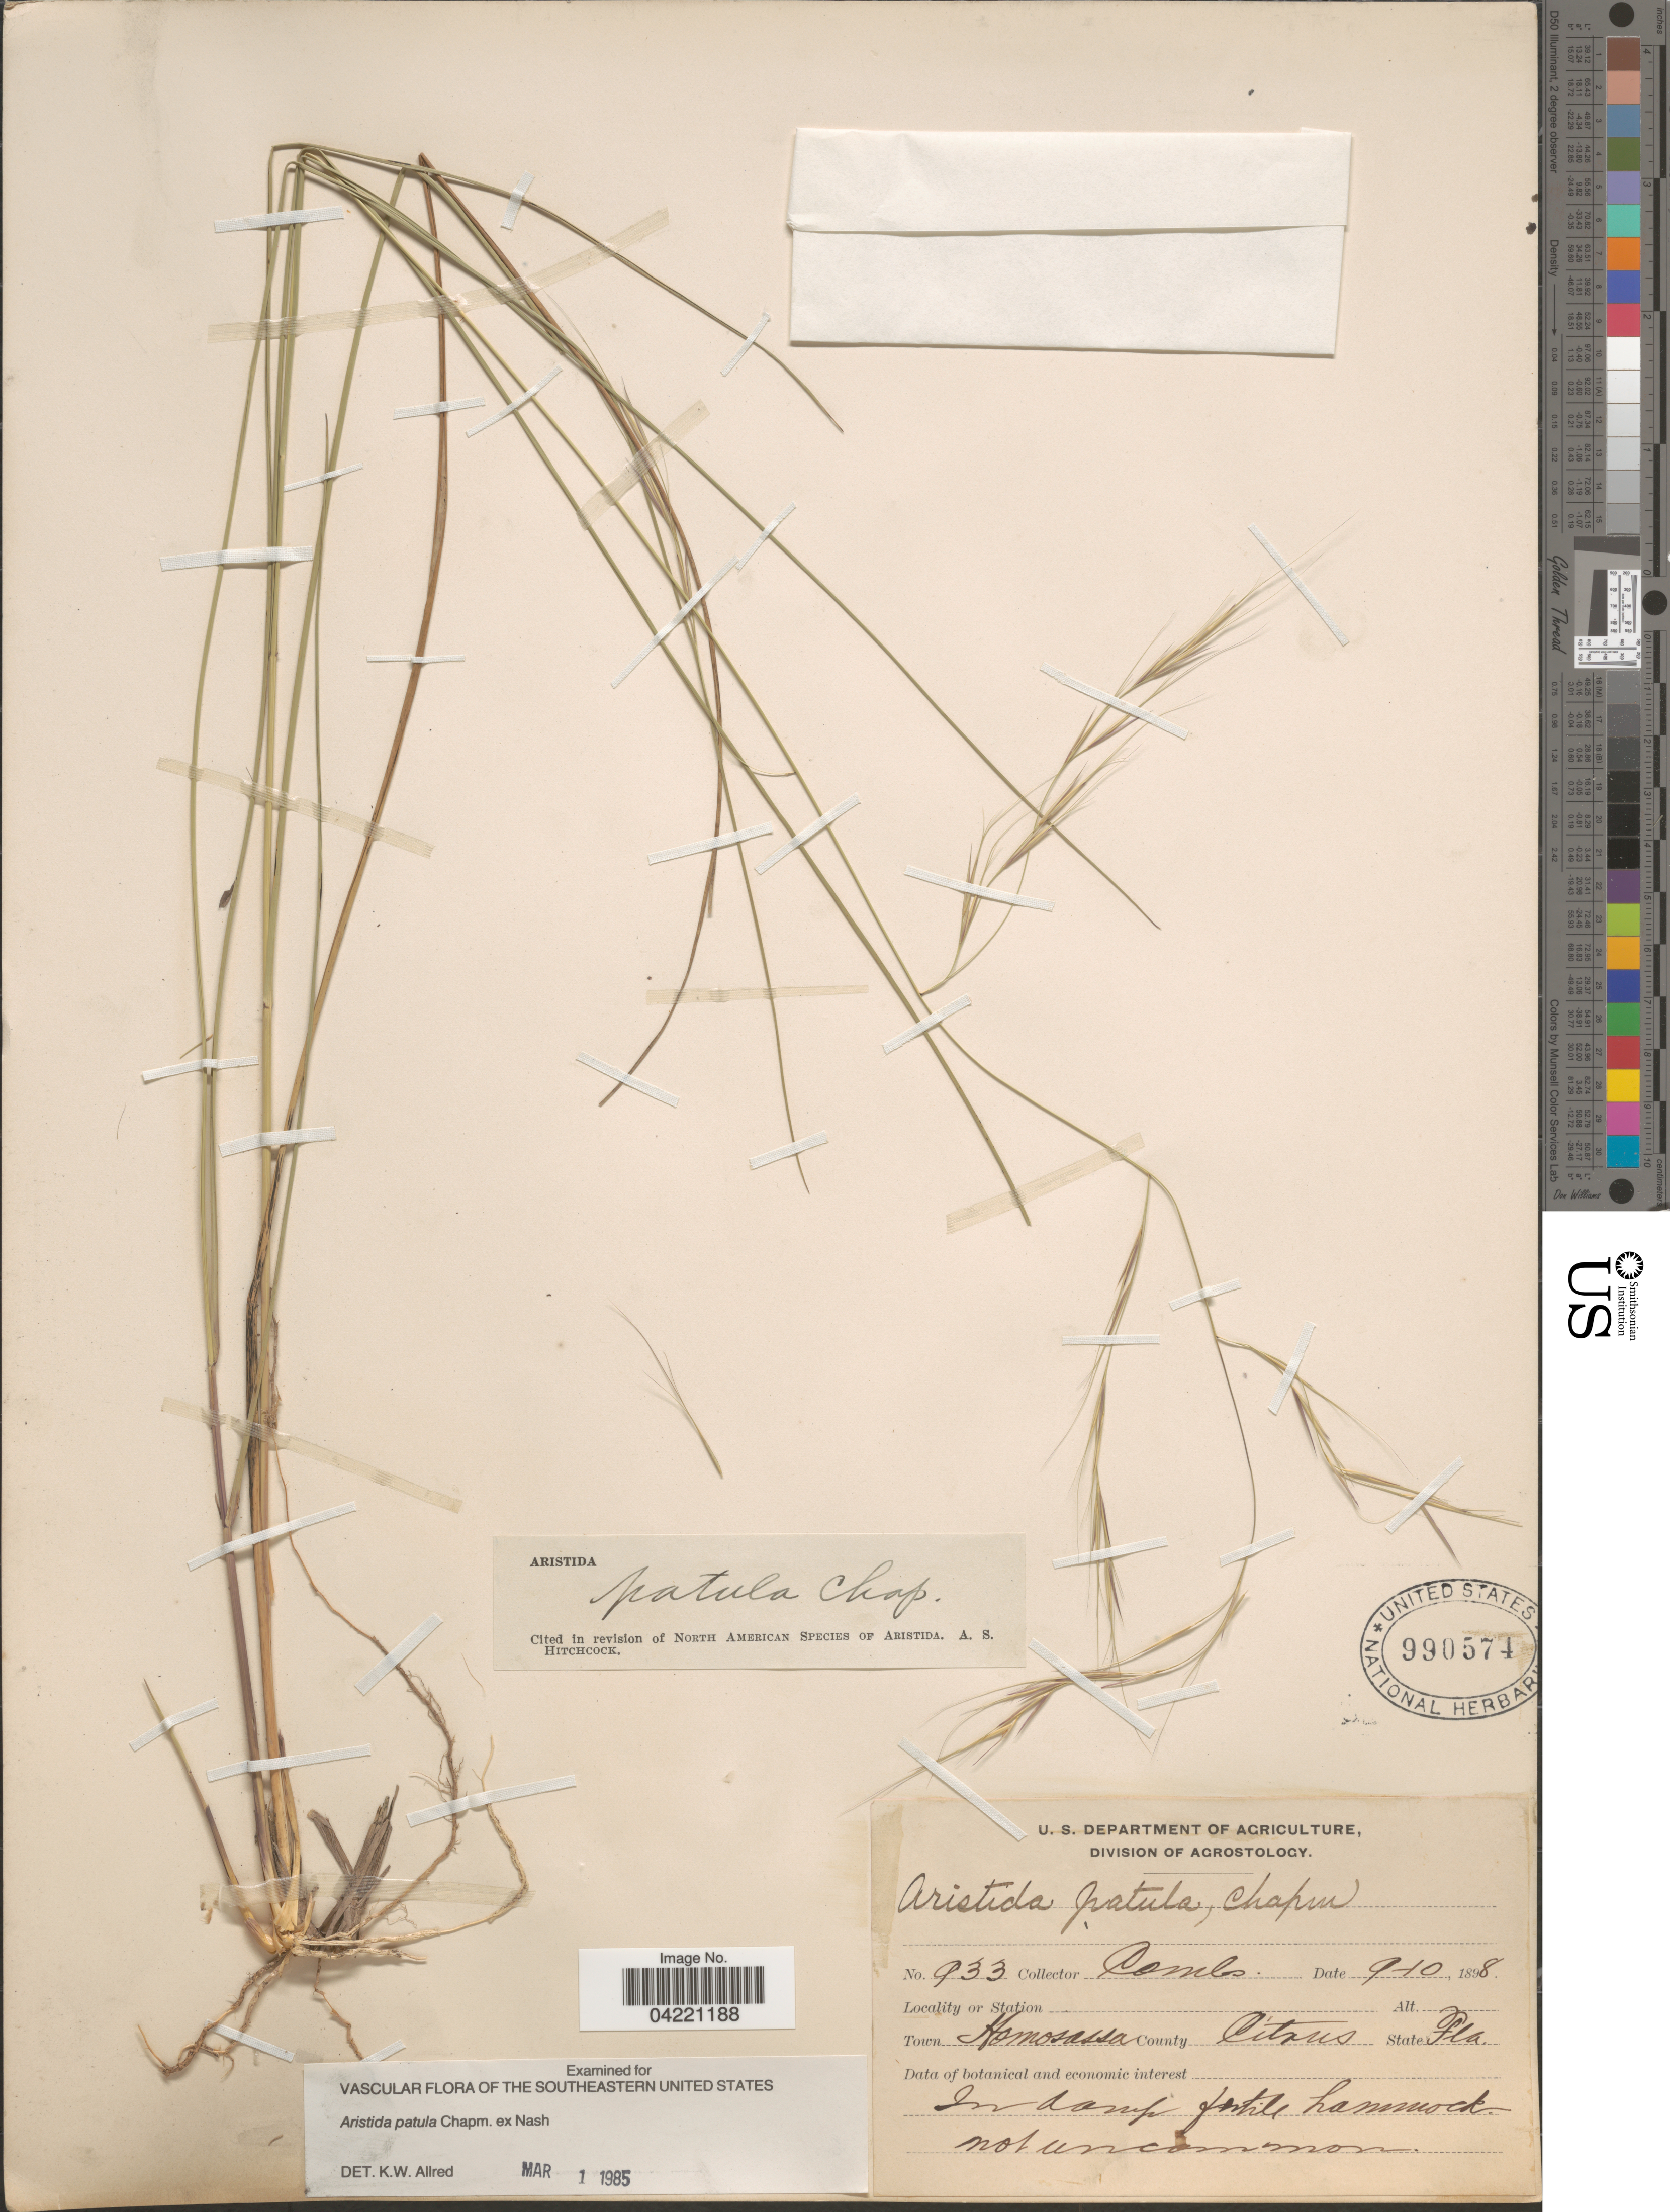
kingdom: Plantae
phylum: Tracheophyta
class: Liliopsida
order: Poales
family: Poaceae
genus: Aristida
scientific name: Aristida patula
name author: Chapm. ex Nash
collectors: -. Combs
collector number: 933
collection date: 1898-09-10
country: United States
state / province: Florida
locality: Town Homosassa. County Citrus.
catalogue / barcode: US 990574